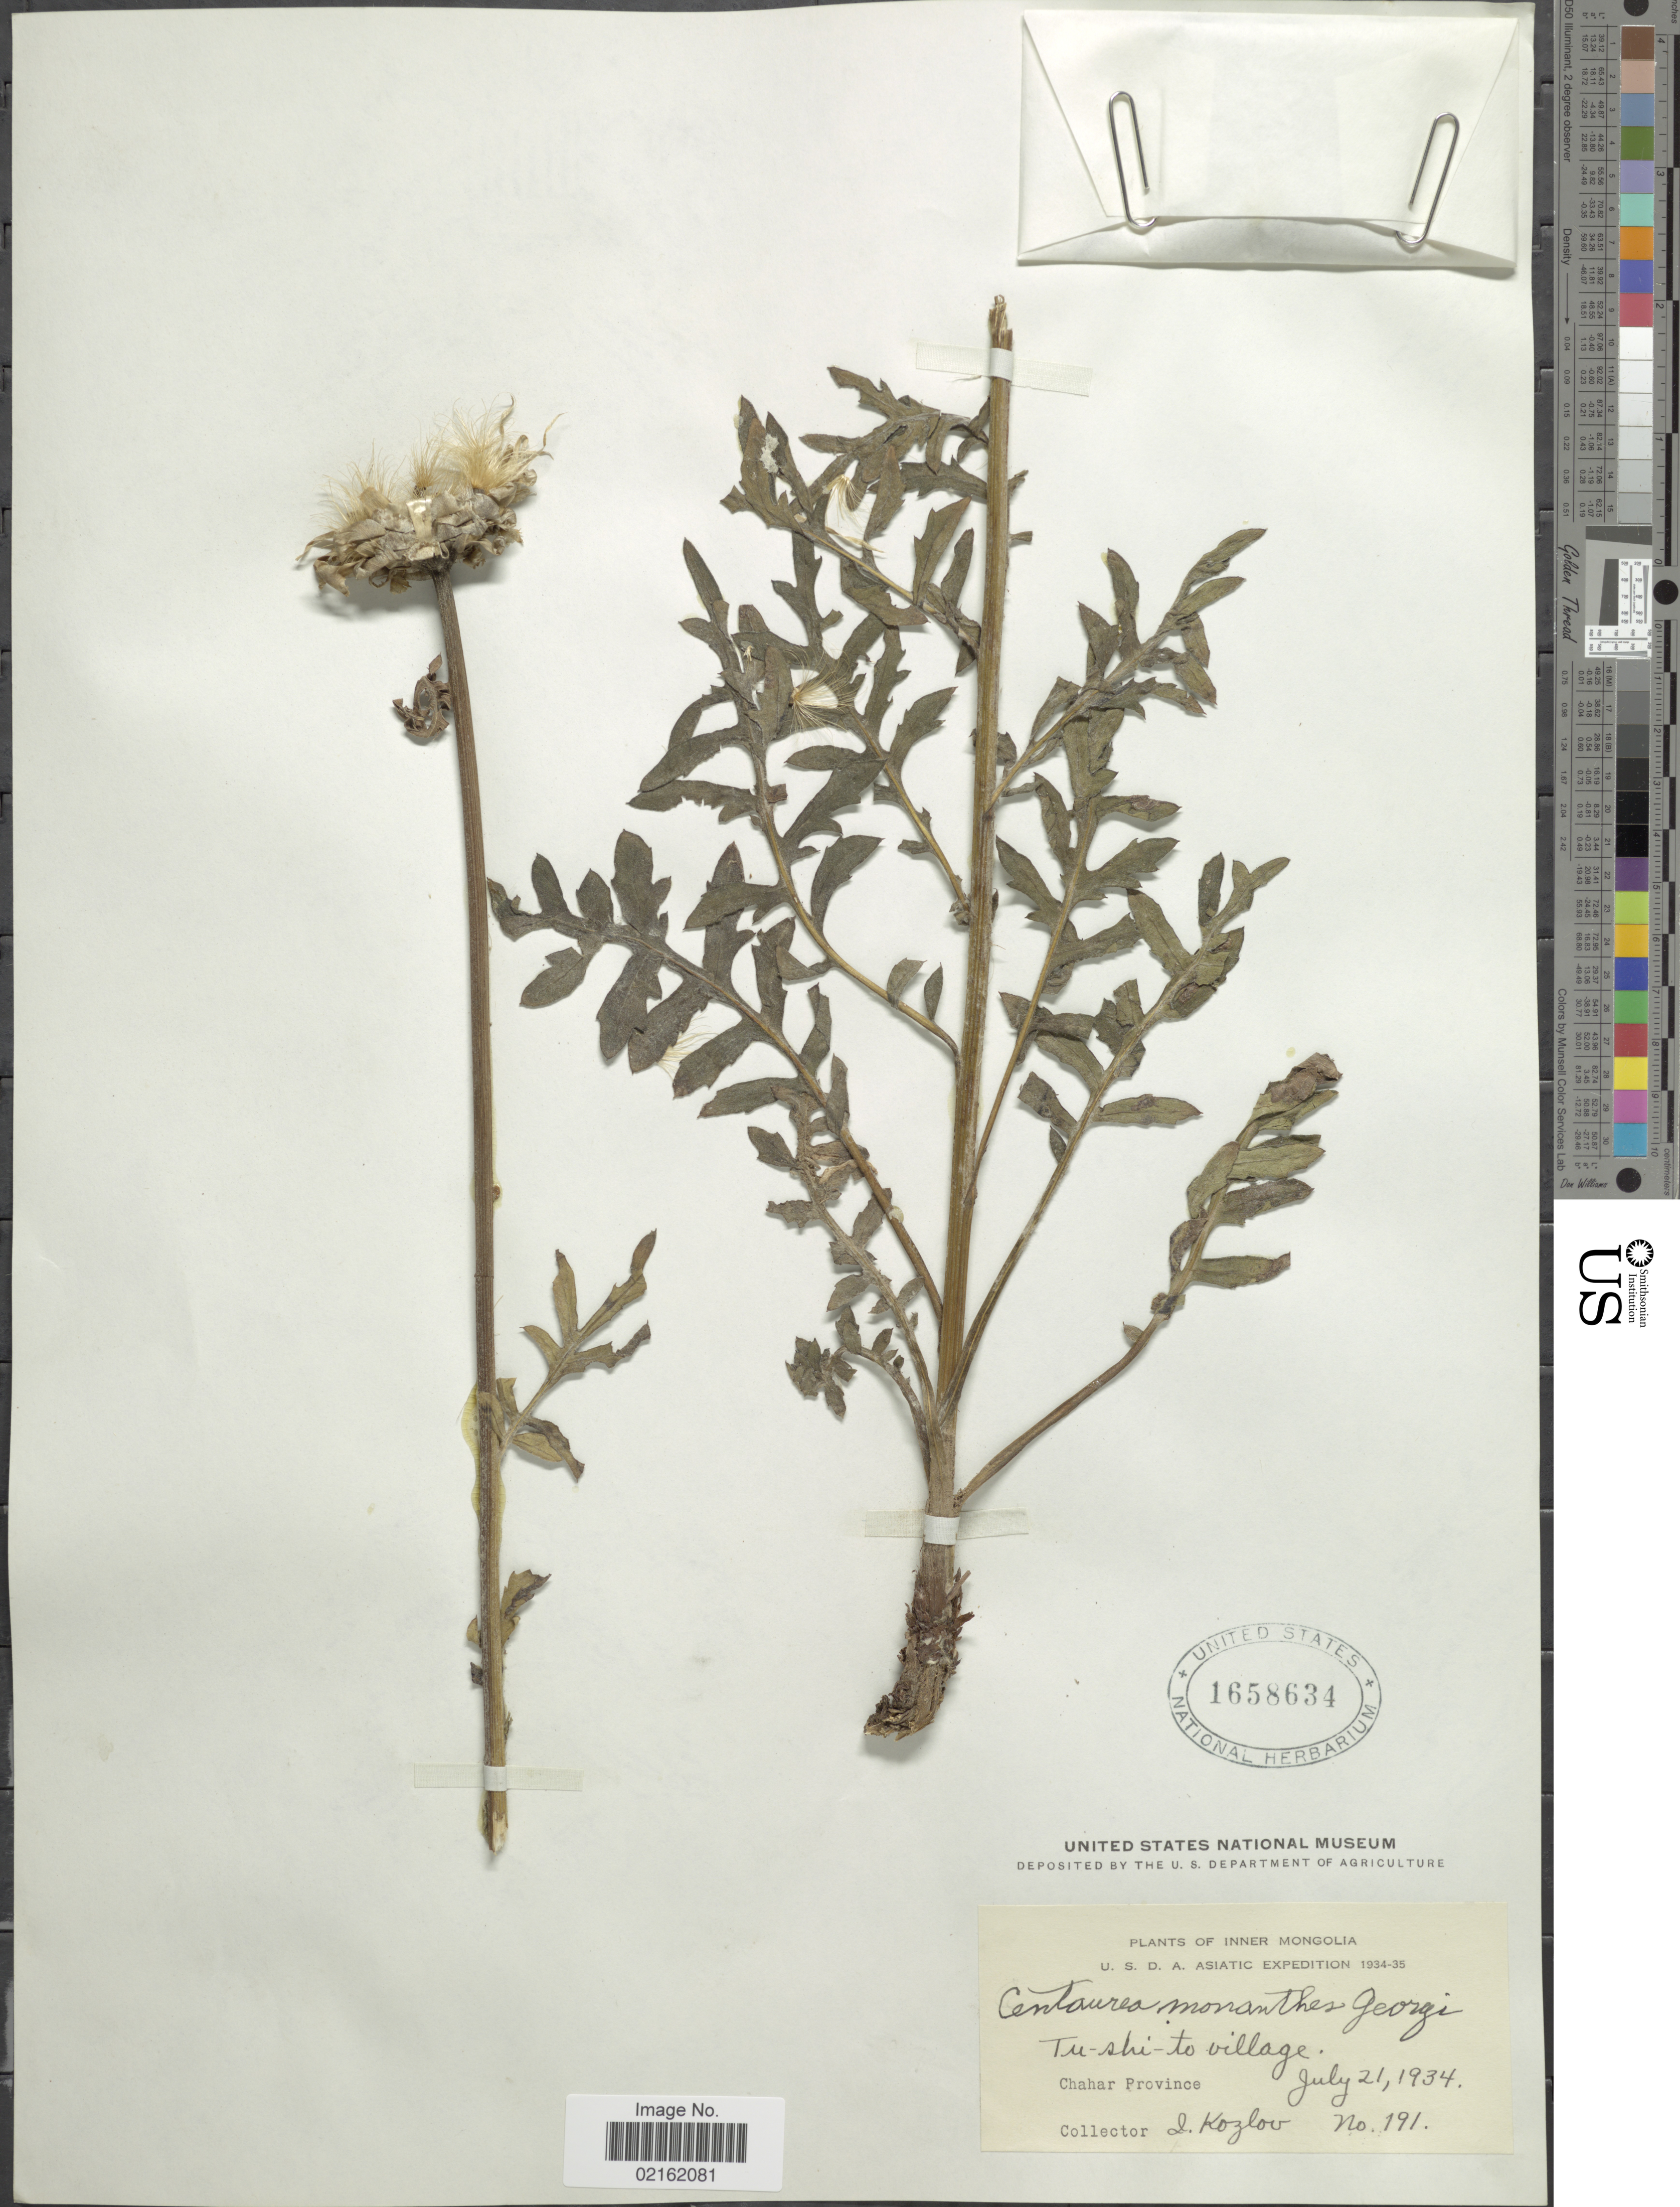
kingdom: Plantae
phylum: Tracheophyta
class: Magnoliopsida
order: Asterales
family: Asteraceae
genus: Leuzea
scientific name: Leuzea uniflora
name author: (L.) Holub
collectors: I. Kozlov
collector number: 191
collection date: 1934-07-21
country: China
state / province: Nei Monggol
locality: Inner Mongolia, Tu-shi-to village, Chahar Province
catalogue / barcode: US 1658634